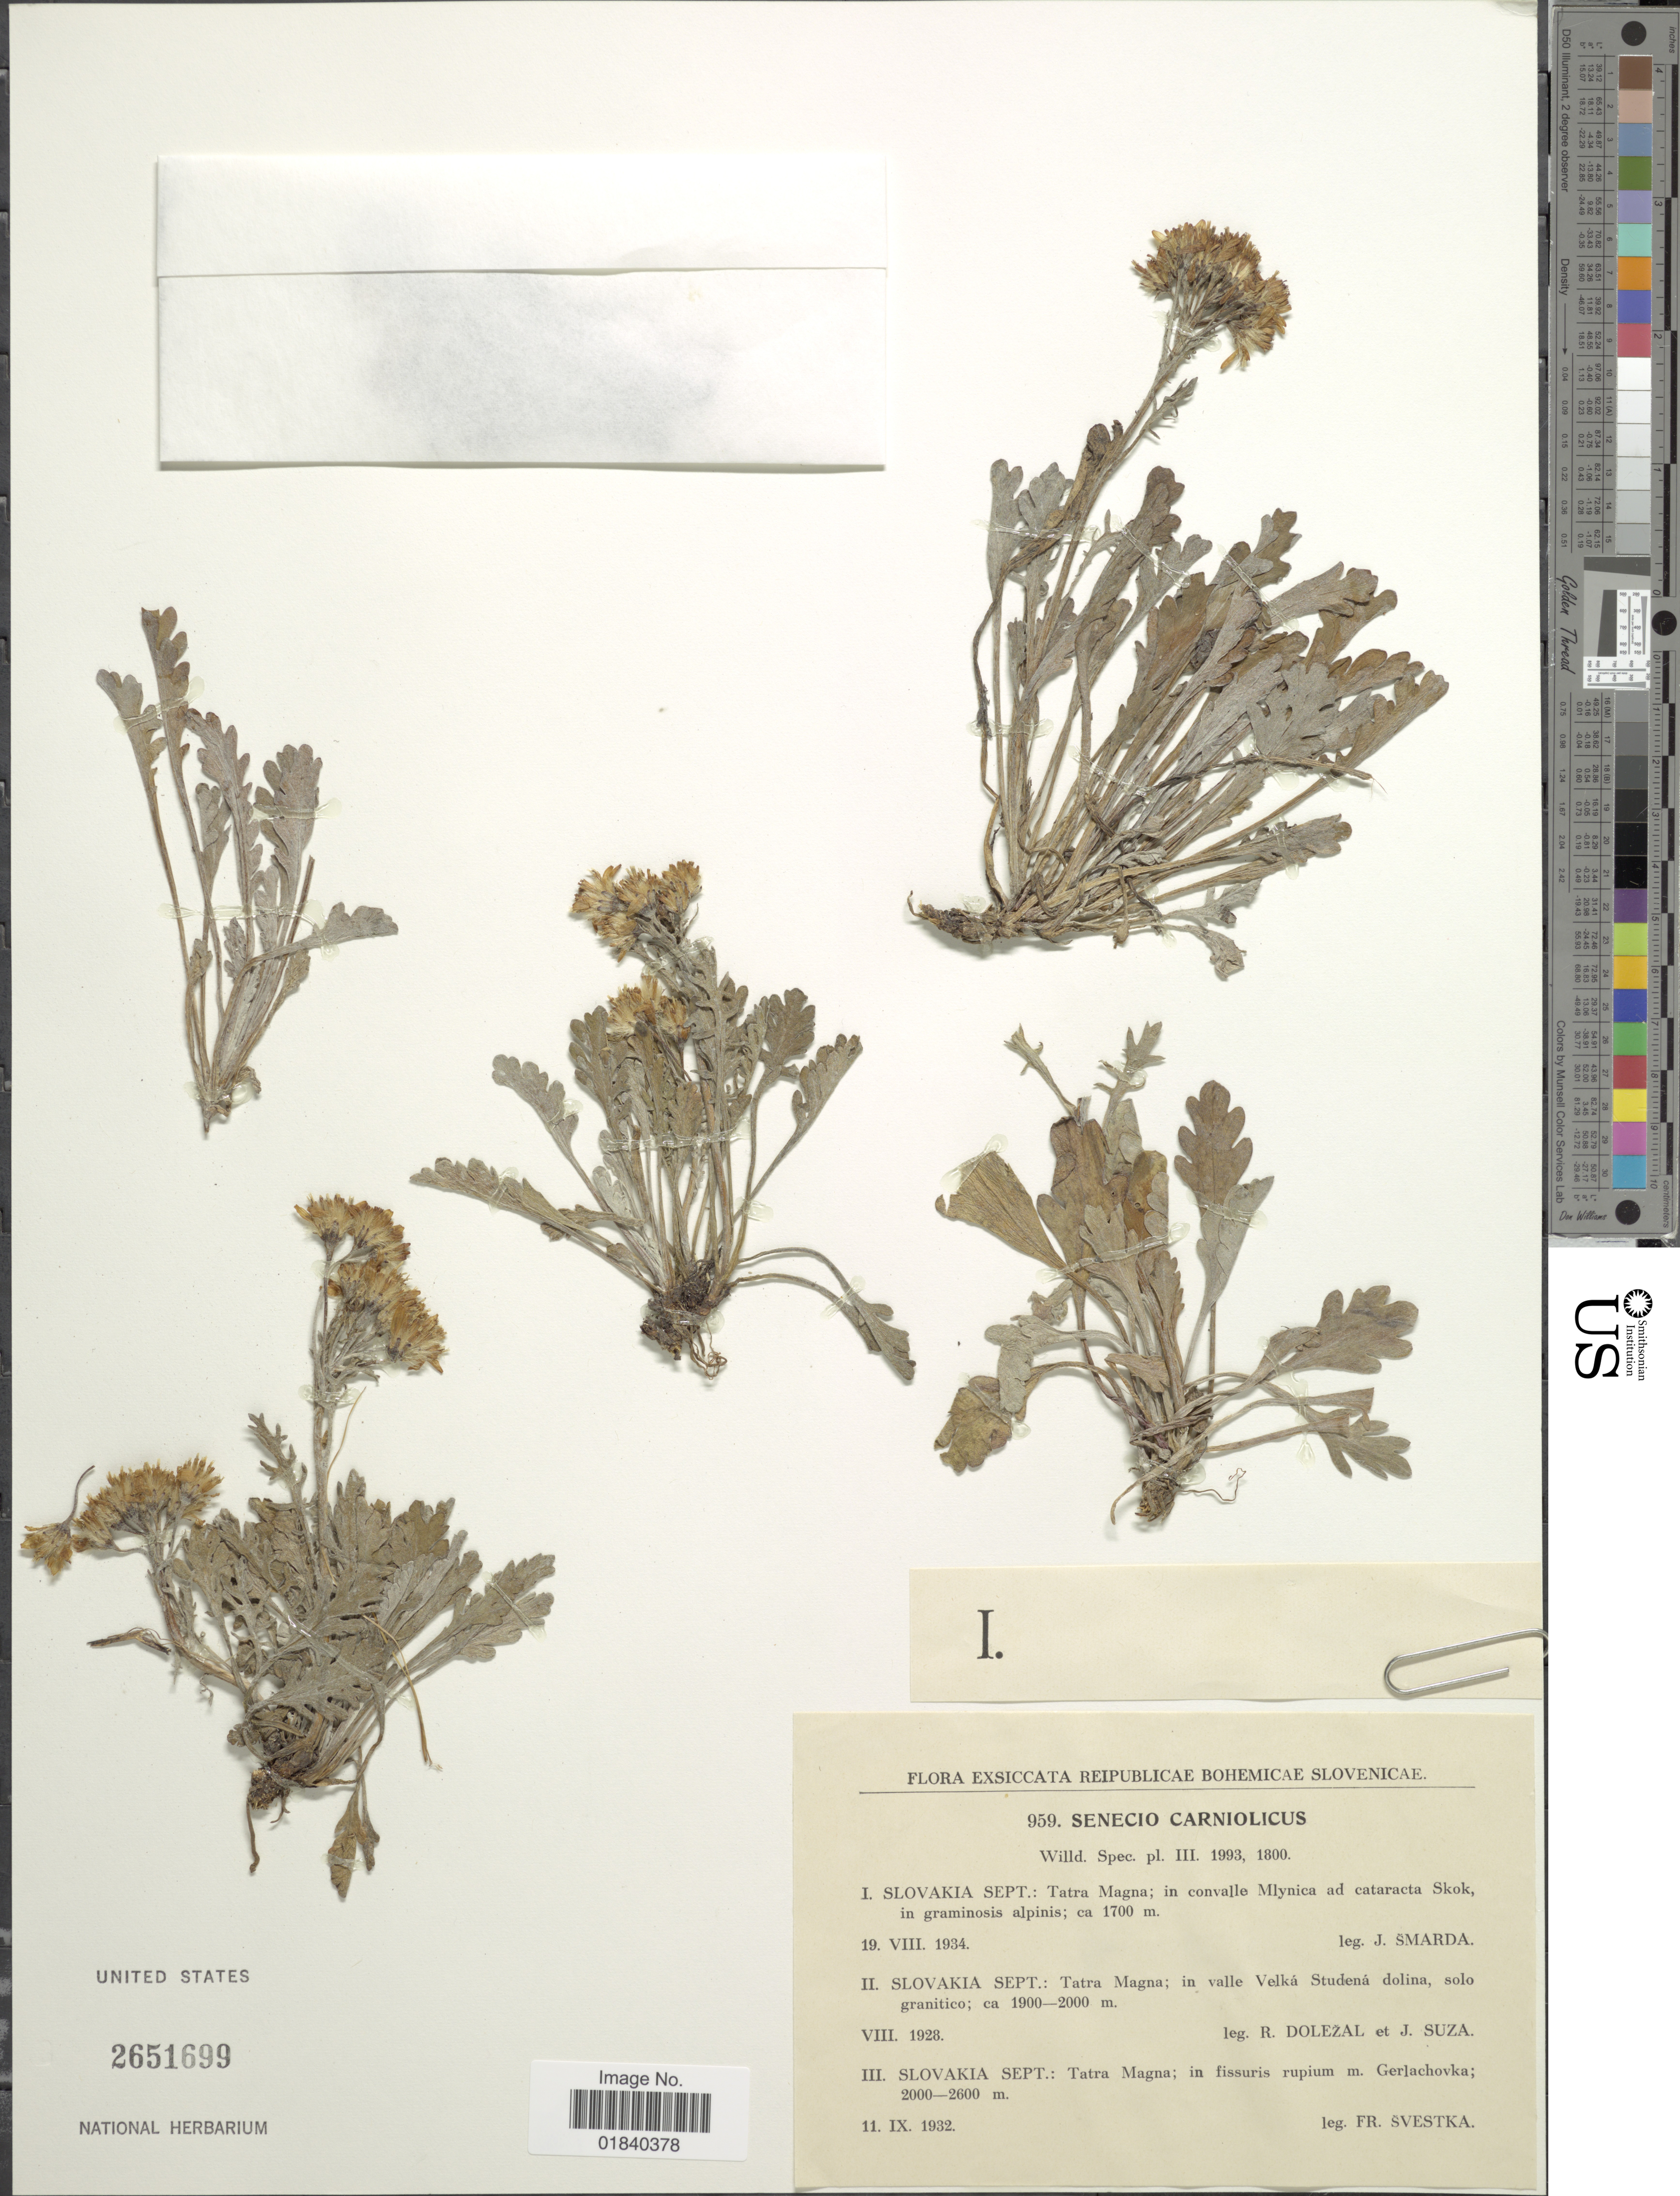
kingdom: Plantae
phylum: Tracheophyta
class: Magnoliopsida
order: Asterales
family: Asteraceae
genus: Jacobaea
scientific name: Jacobaea incana subsp. carniolica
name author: (Willd.) B. Nord. & Greuter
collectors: J. Smarda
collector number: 959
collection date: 1934-08-19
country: Slovakia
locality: Slovakia sept.: Tatra Magna; in convalle Mlynica ad cataracta Skok in graminosis alpinis.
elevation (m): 1700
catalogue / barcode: US 2651699